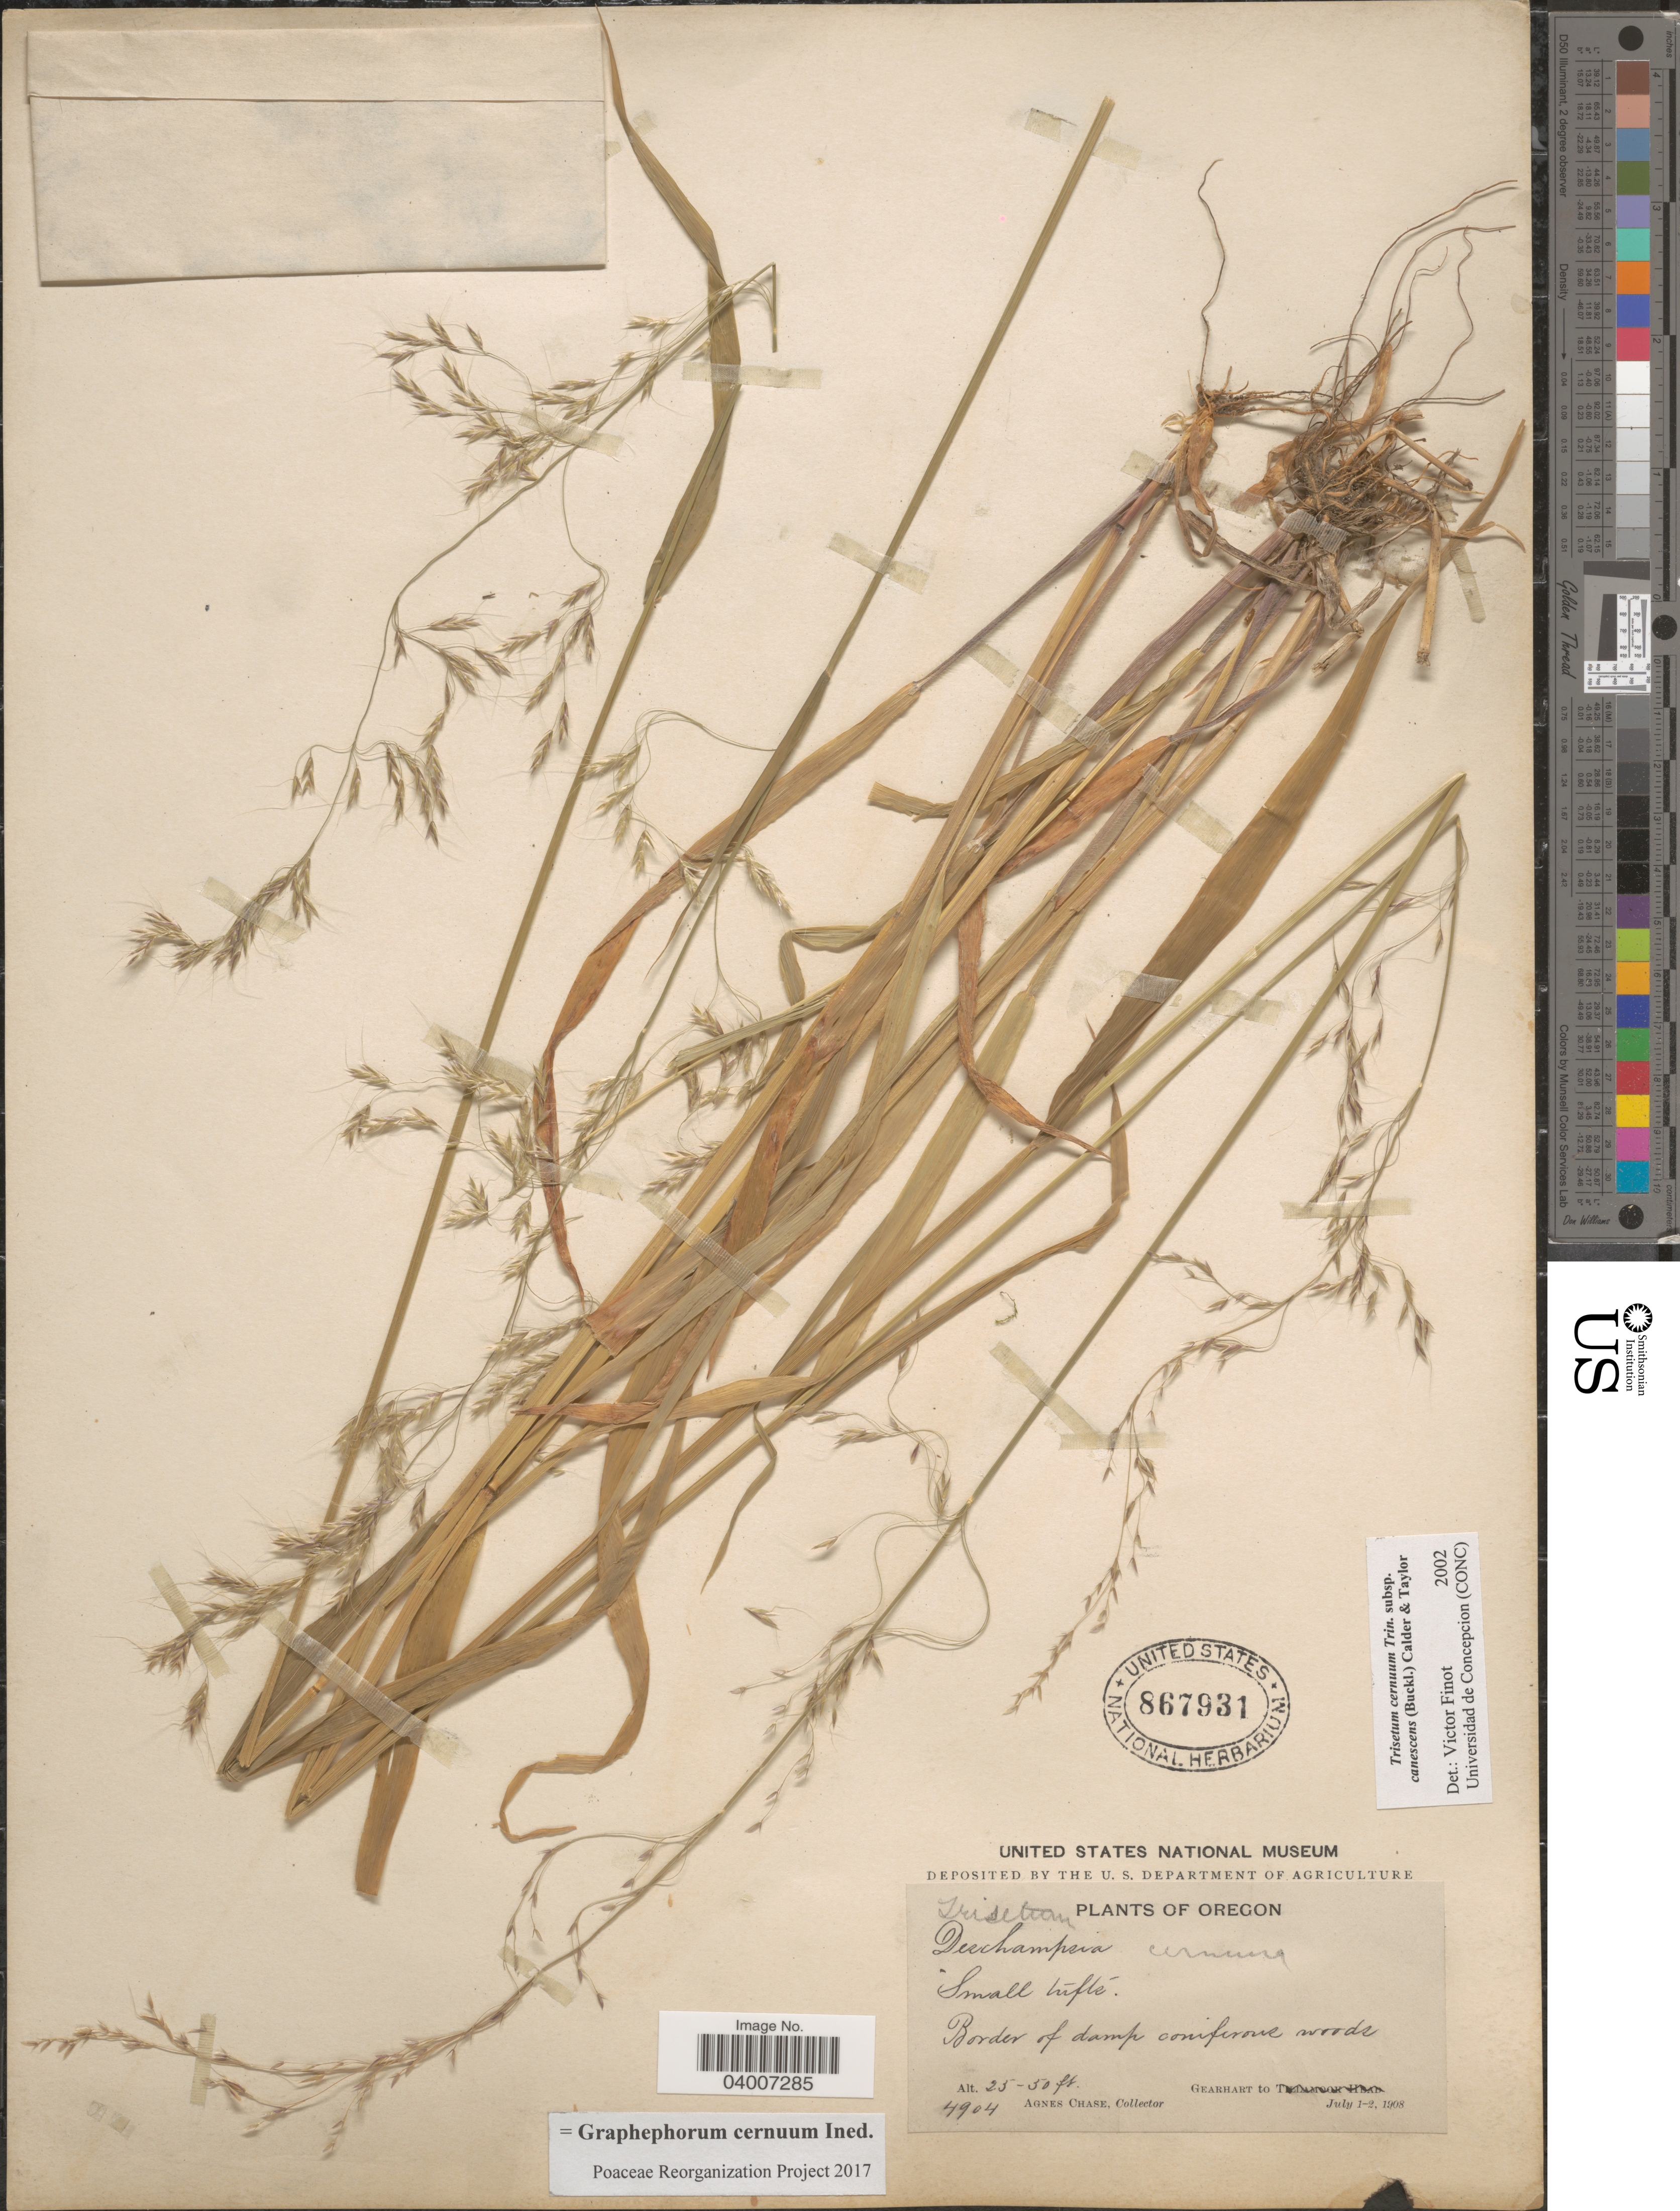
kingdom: Plantae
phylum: Tracheophyta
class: Liliopsida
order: Poales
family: Poaceae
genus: Graphephorum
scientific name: Graphephorum cernuum ined.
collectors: A. Chase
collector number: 4904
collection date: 1908-07-01/1908-07-02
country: United States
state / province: Oregon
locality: Border of damp coniferous woods. Gearhart.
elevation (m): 8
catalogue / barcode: US 867931